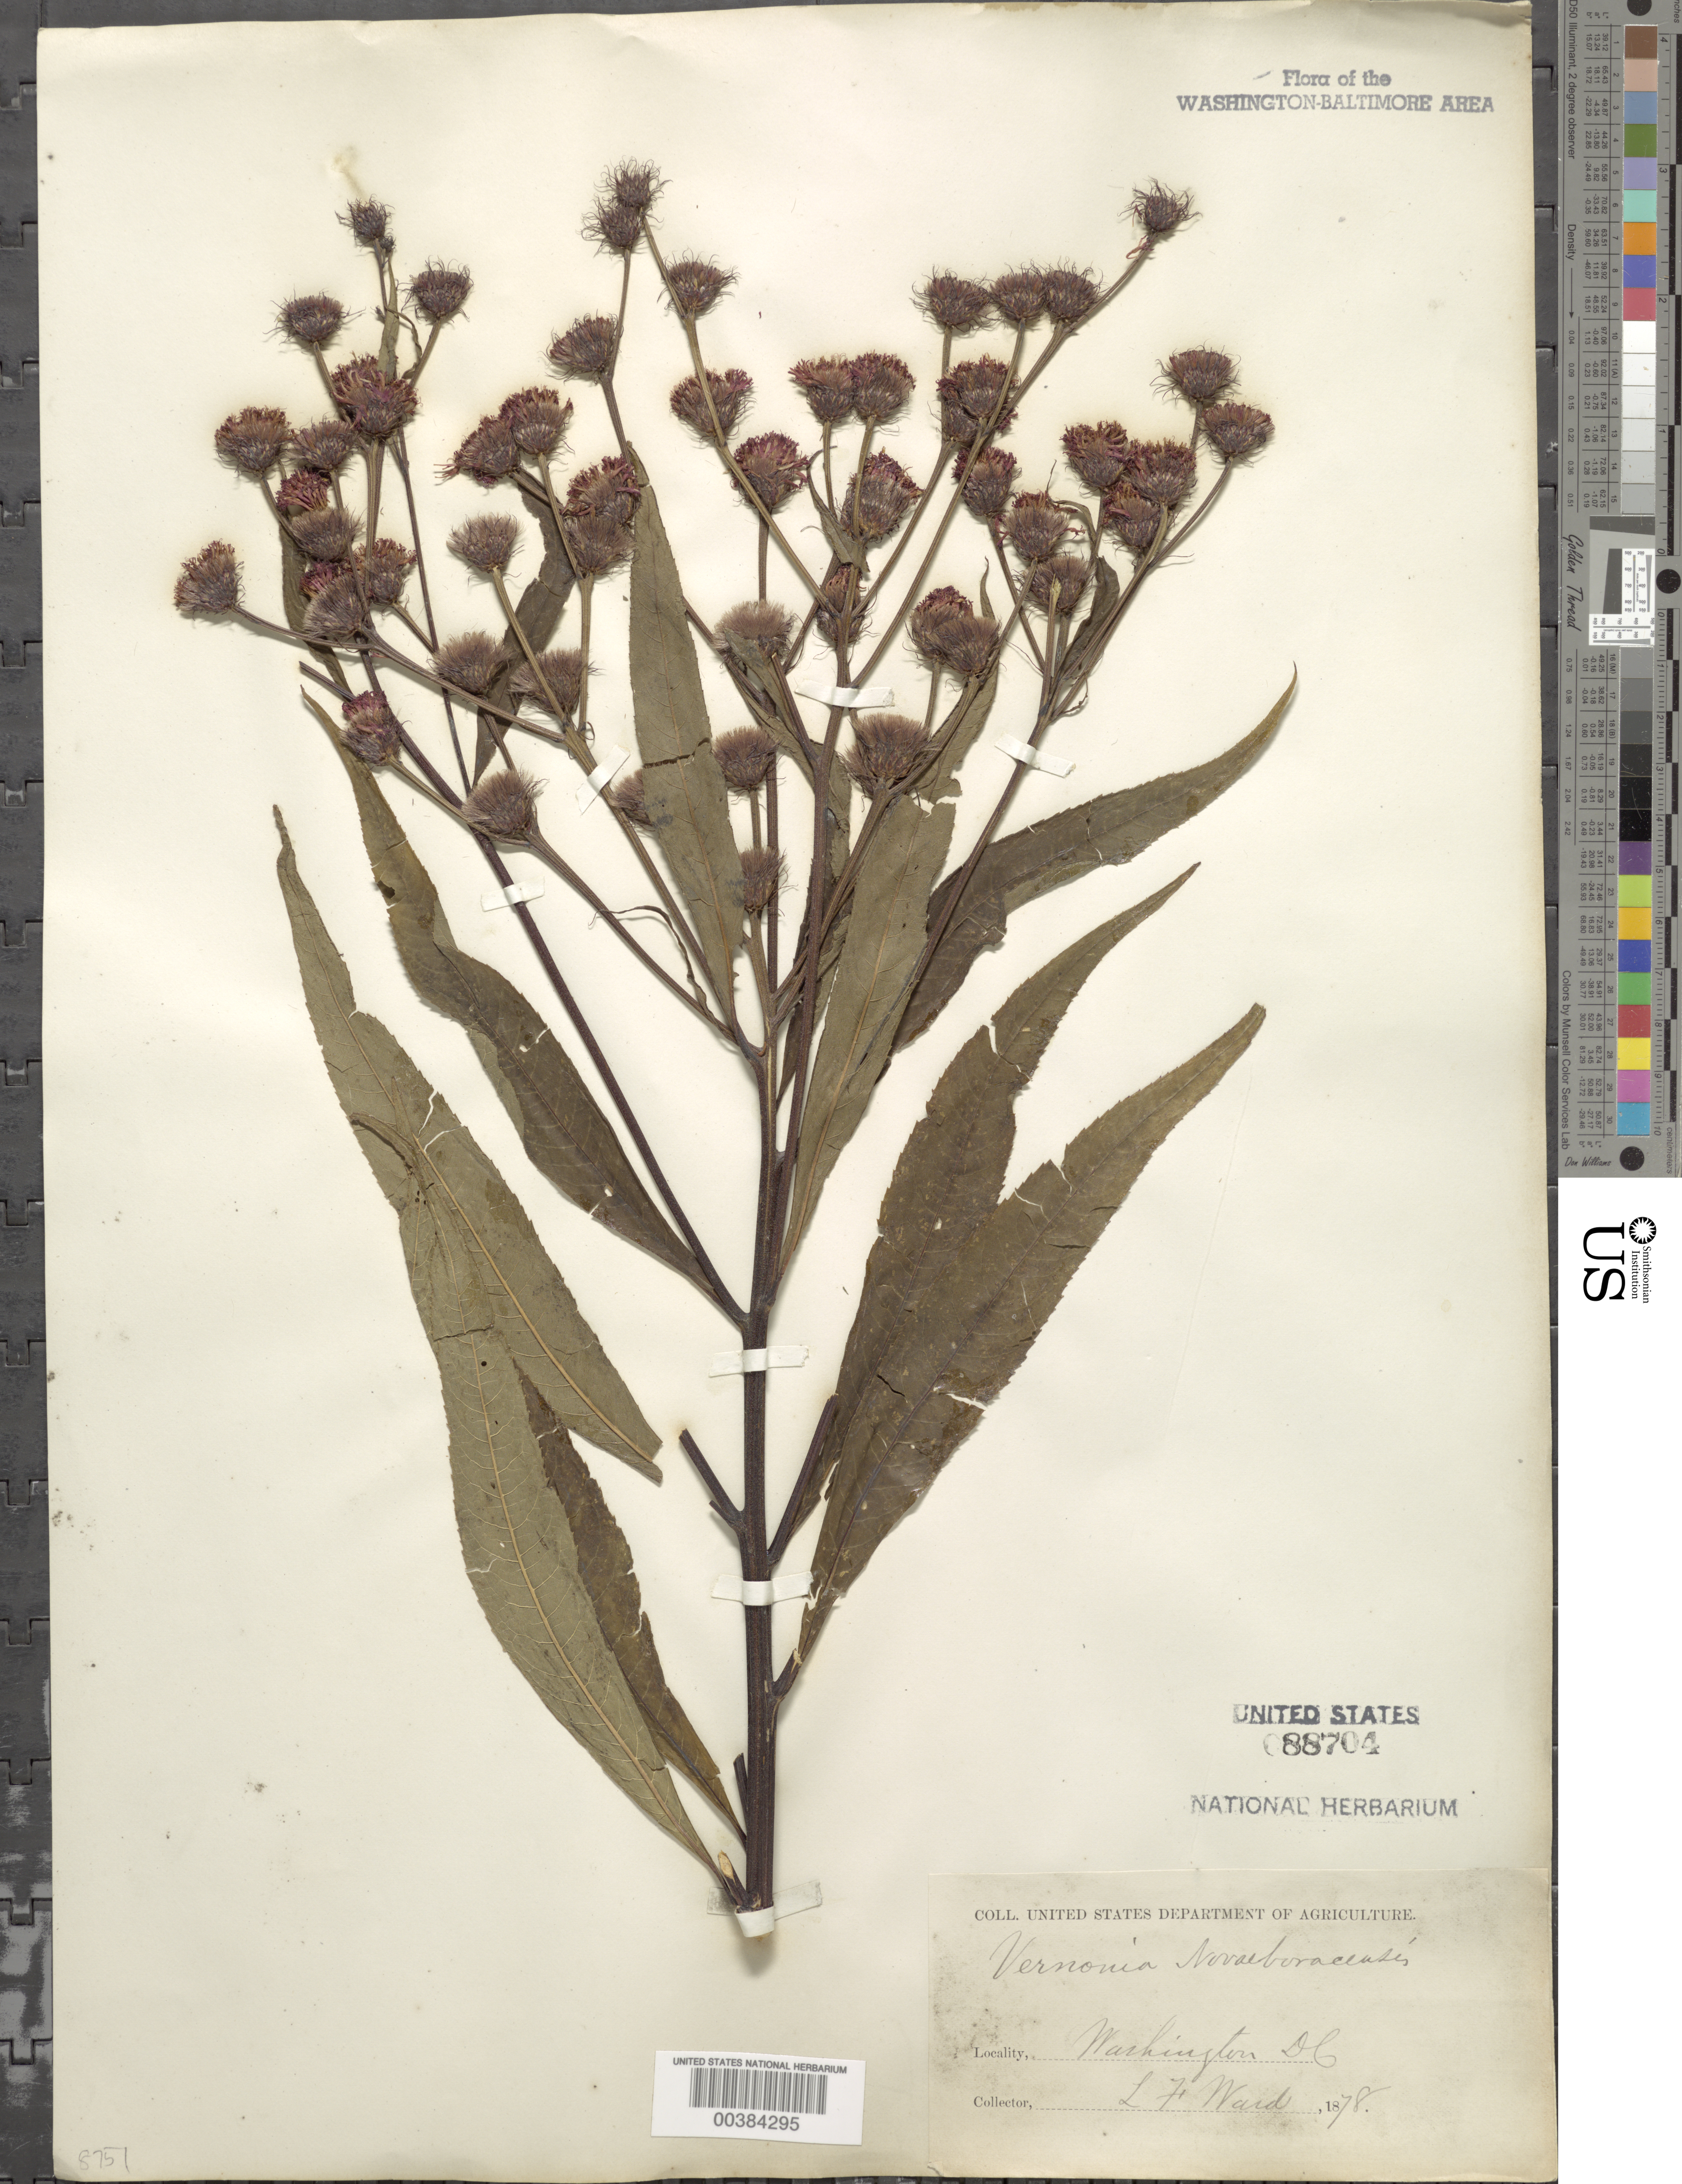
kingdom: Plantae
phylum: Tracheophyta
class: Magnoliopsida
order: Asterales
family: Asteraceae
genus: Vernonia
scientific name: Vernonia noveboracensis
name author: (L.) Michx.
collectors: L. F. Ward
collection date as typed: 1878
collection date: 1878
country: United States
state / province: District of Columbia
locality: Washington DC Area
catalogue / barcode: US 88704